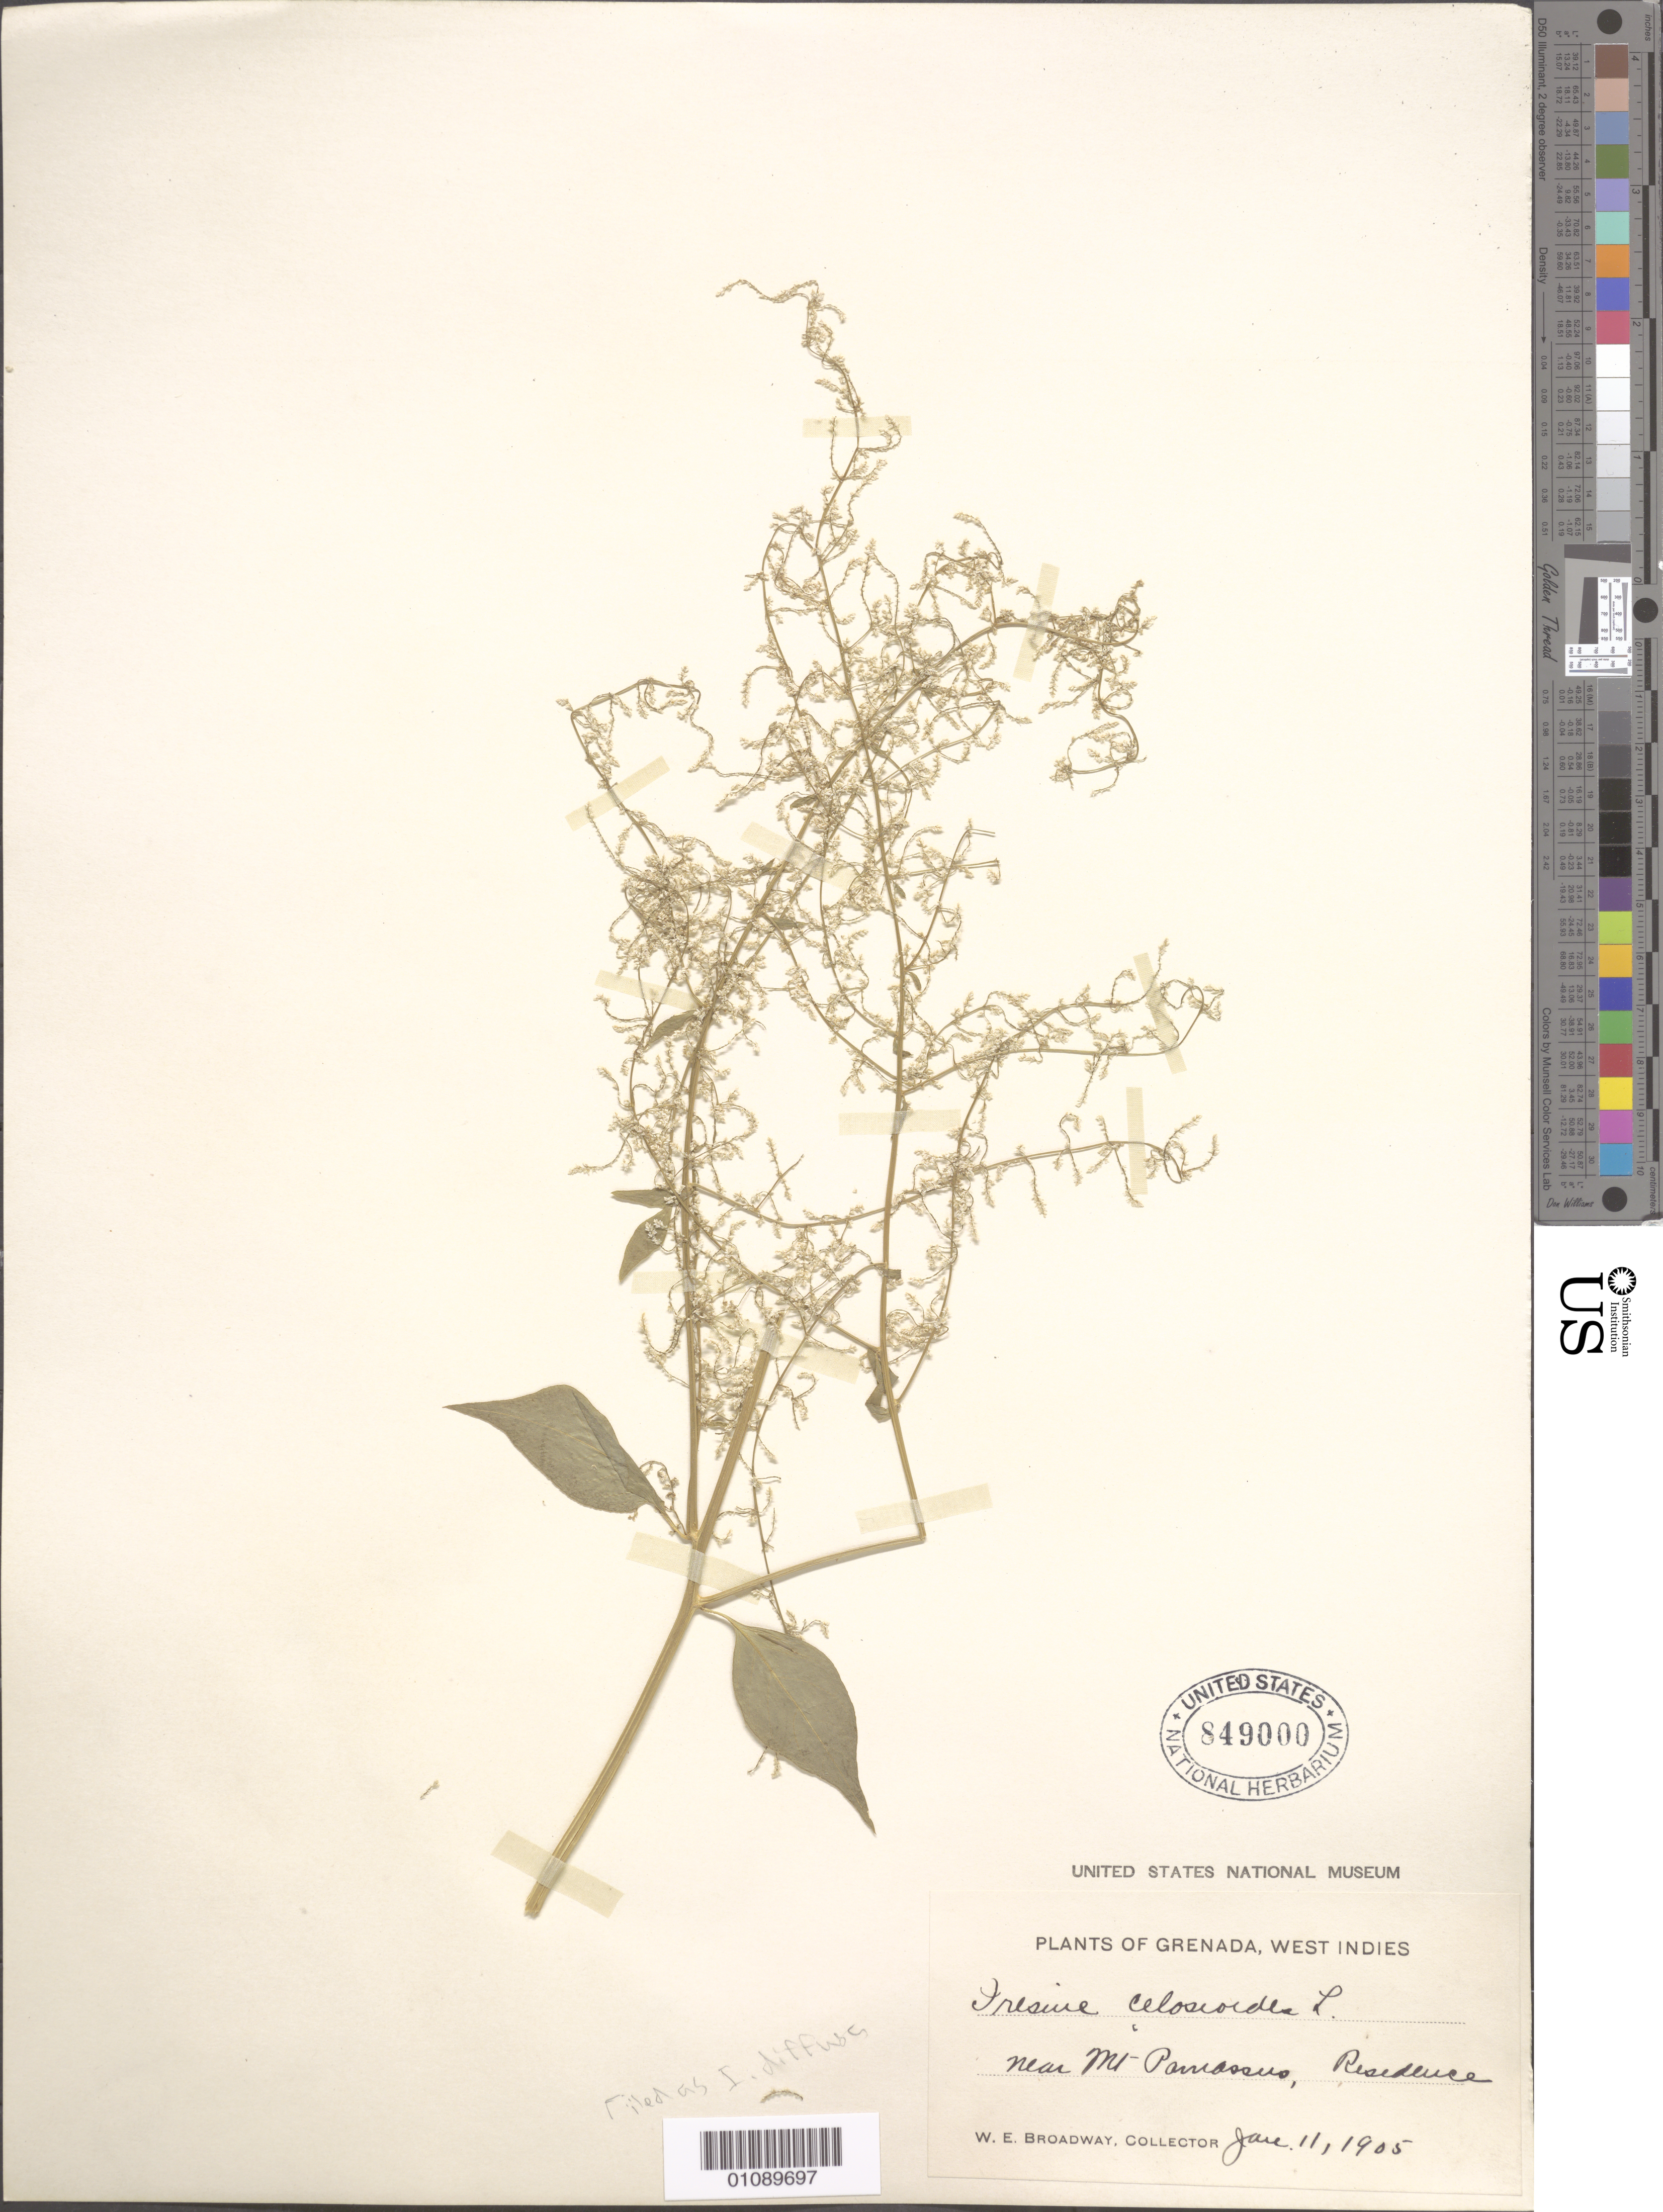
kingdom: Plantae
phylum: Tracheophyta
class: Magnoliopsida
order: Caryophyllales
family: Amaranthaceae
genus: Iresine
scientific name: Iresine diffusa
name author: Humb. & Bonpl. ex Willd.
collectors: W. E. Broadway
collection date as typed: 11 Jan 1905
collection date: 1905-01-11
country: Grenada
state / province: Saint George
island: Grenada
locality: near Mt. parnassus, Redideuce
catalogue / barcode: US 849000